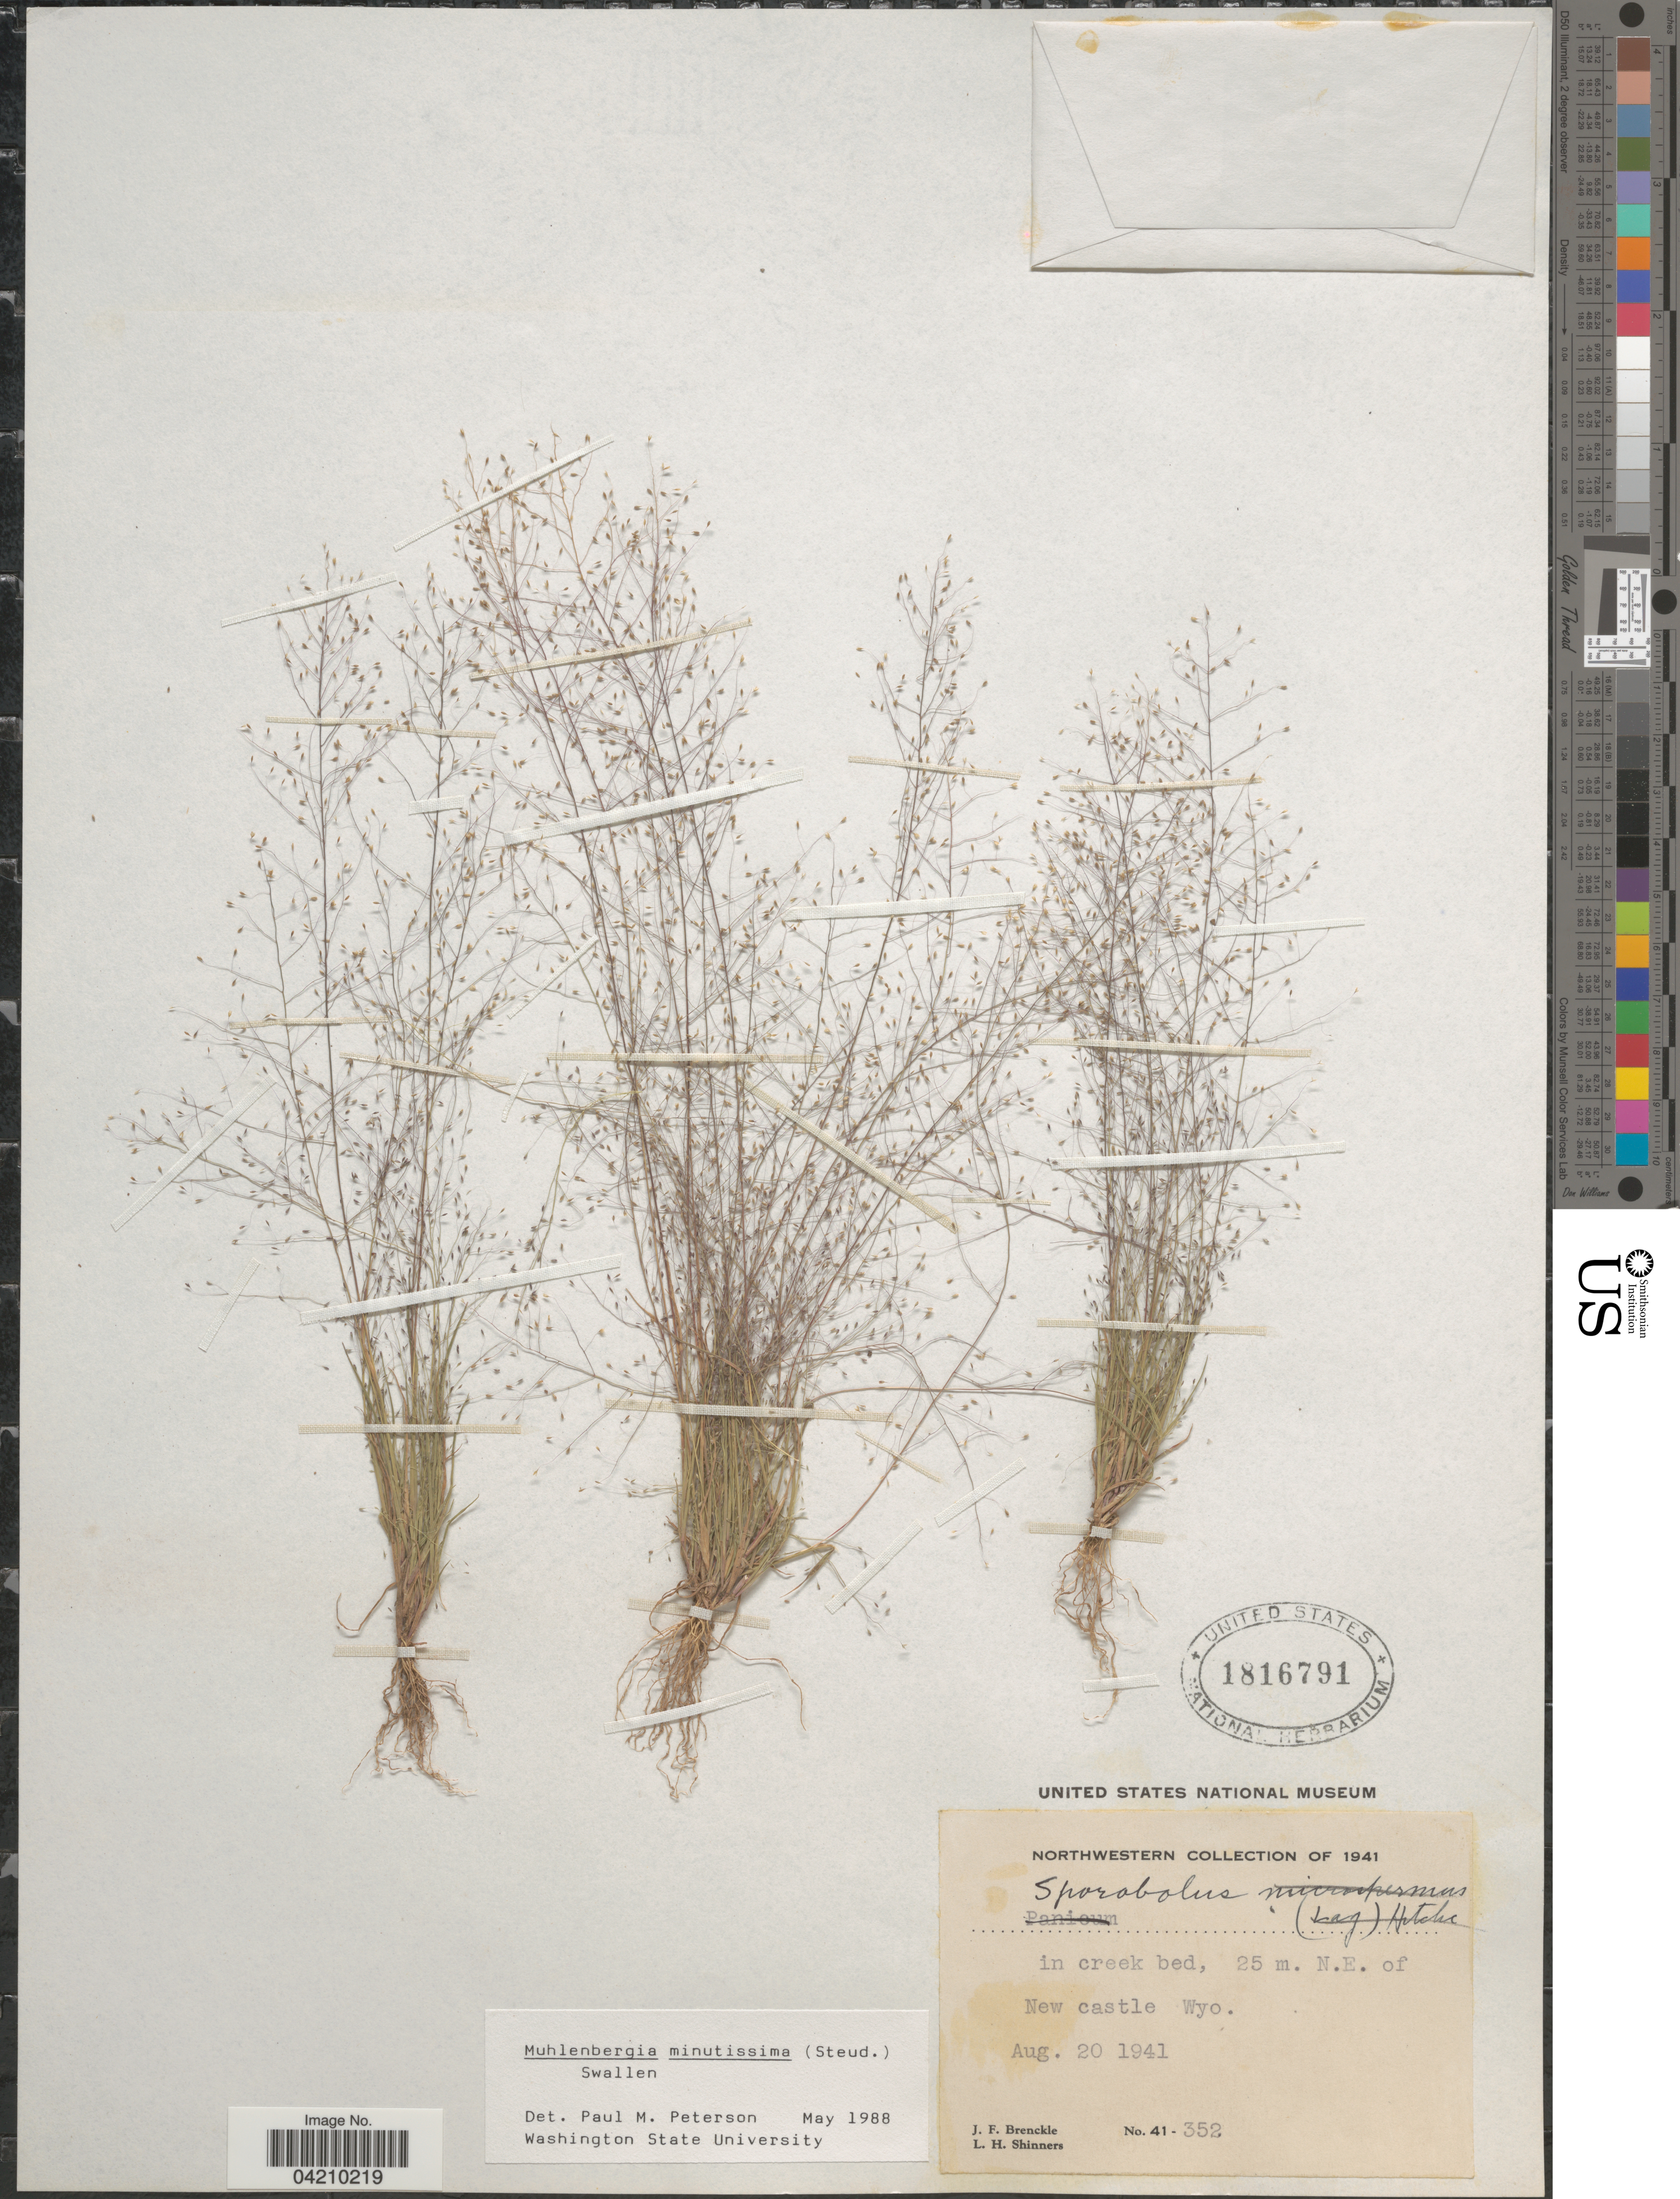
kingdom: Plantae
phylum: Tracheophyta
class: Liliopsida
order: Poales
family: Poaceae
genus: Muhlenbergia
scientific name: Muhlenbergia minutissima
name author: (Steud.) Swallen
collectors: J. Brenckle & L. H. Shinners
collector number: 41-352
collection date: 1941-08-20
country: United States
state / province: Wyoming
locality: In creek bed, 25 m. N.E. of New castle.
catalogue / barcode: US 1816791